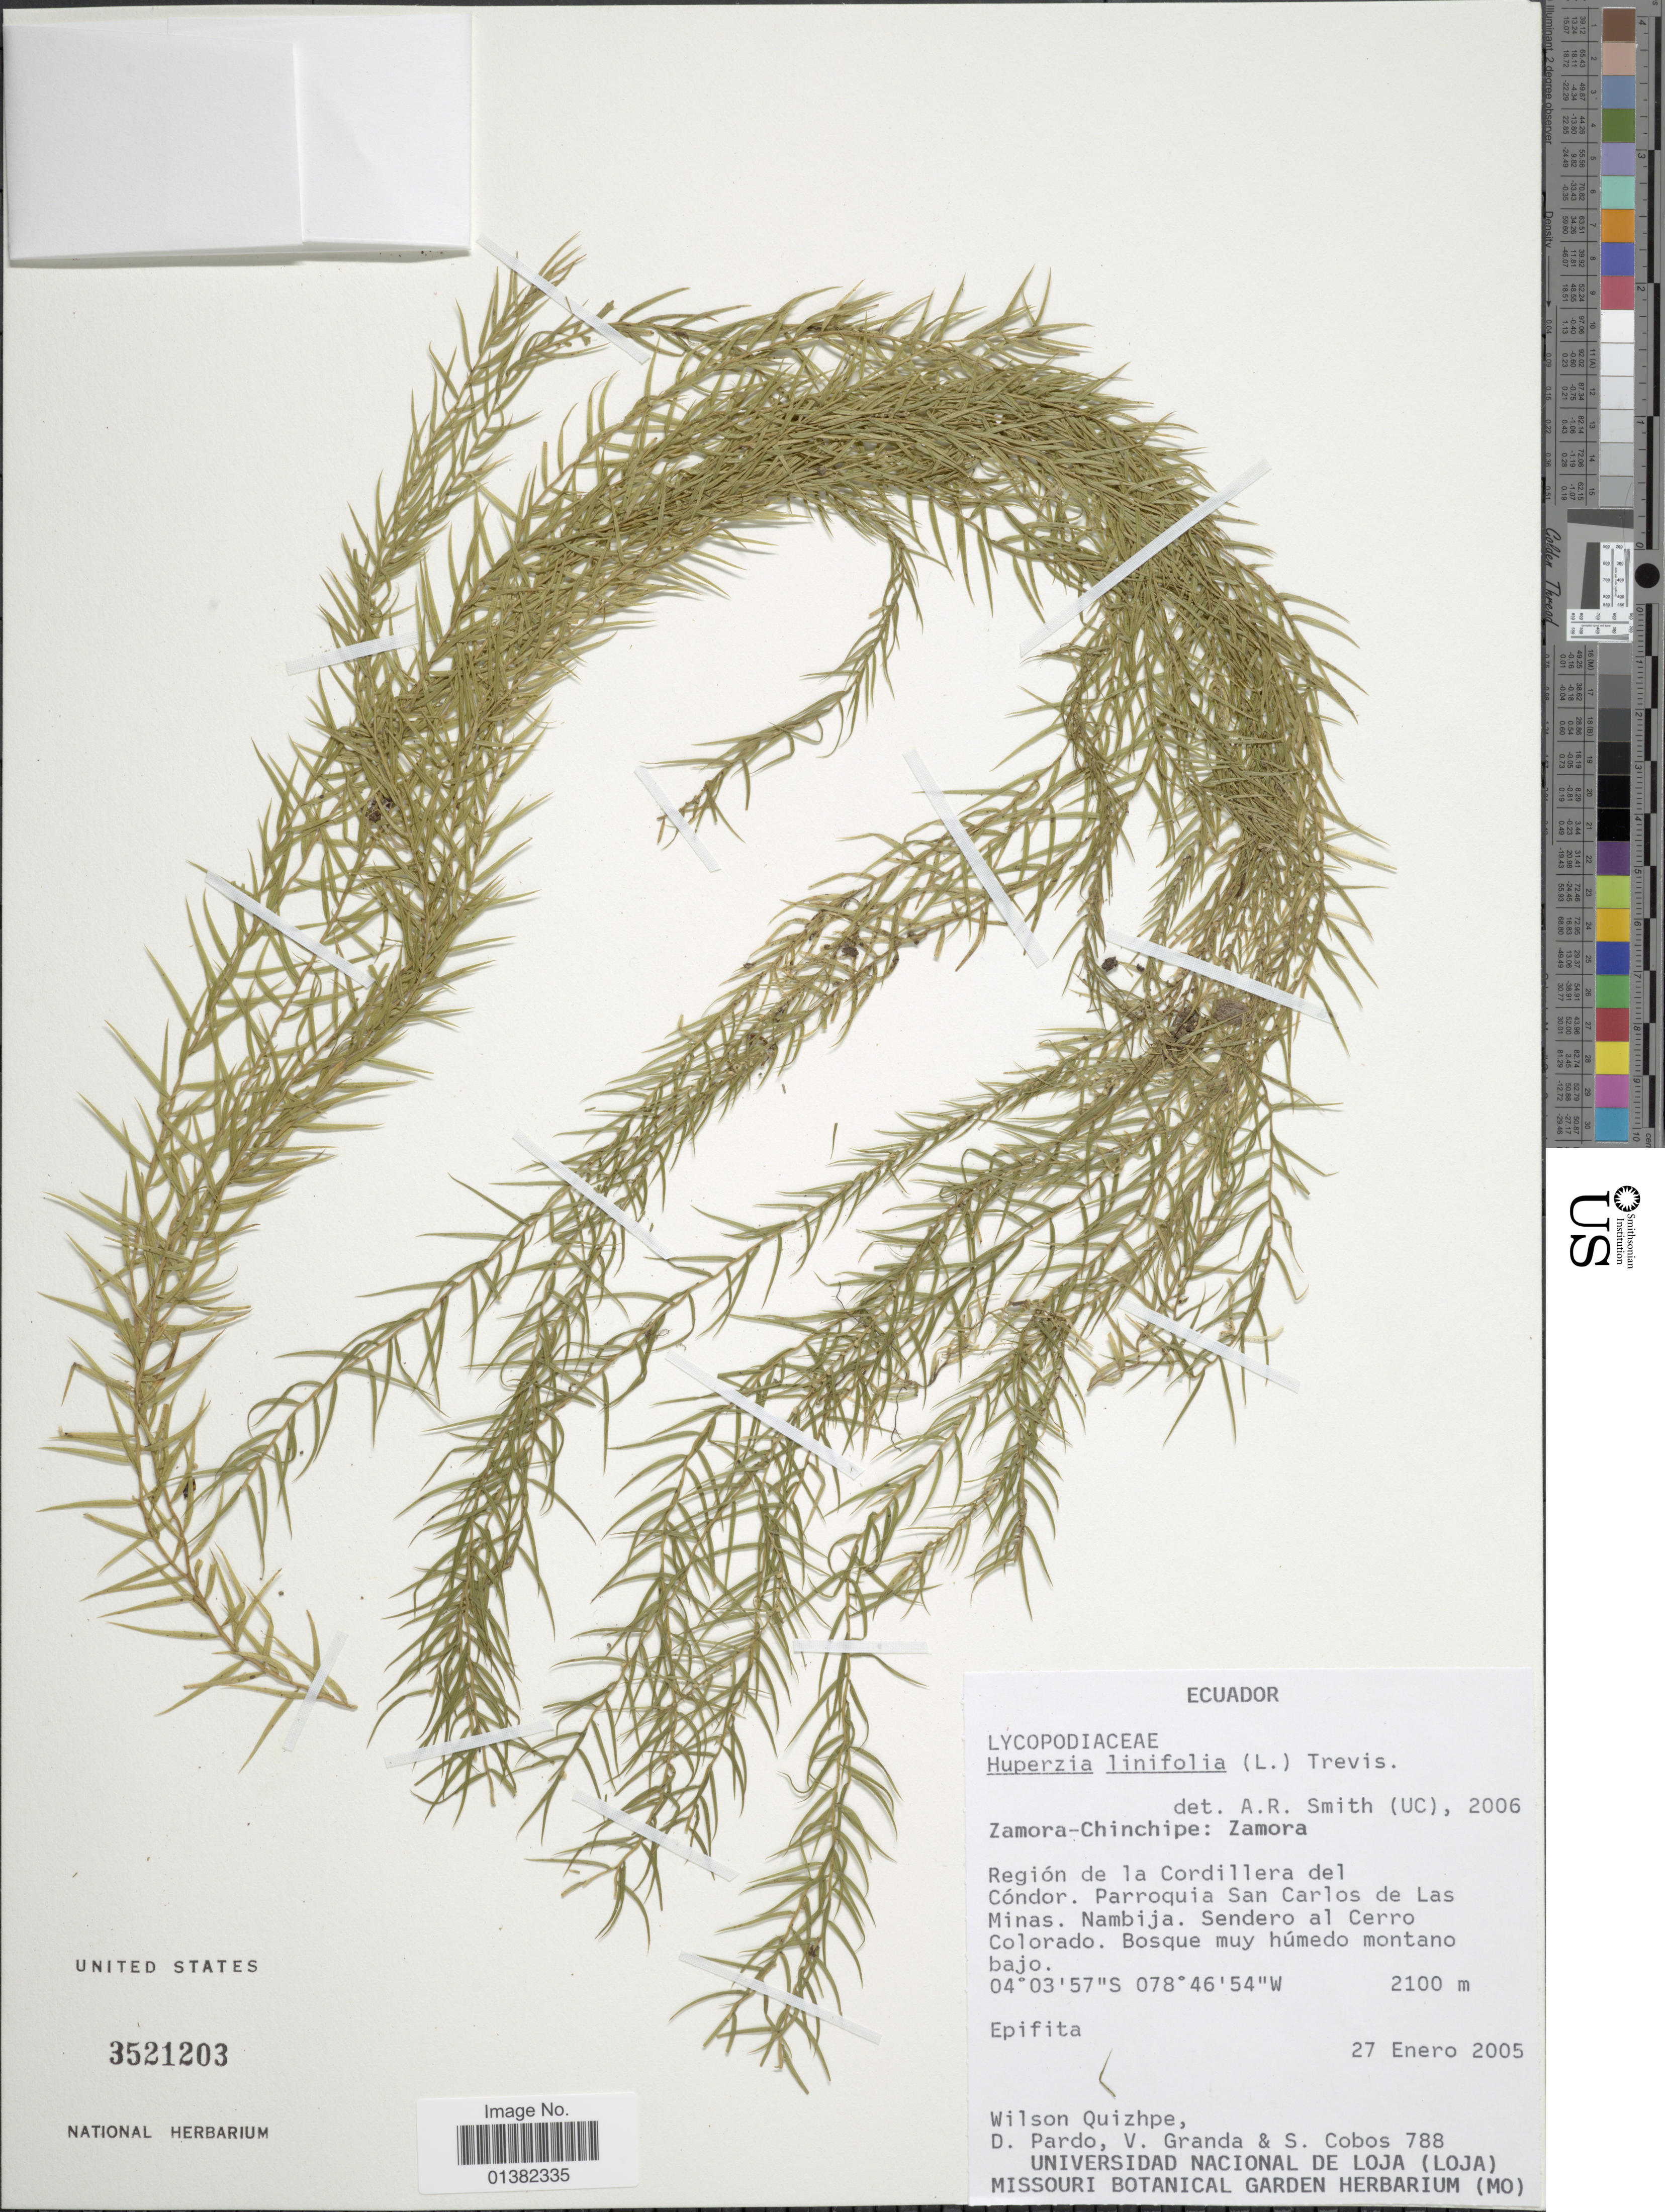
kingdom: Plantae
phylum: Tracheophyta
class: Lycopodiopsida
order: Lycopodiales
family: Lycopodiaceae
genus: Phlegmariurus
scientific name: Phlegmariurus linifolius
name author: (L.) B. Øllg.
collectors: W. Quizhpe, D. Pardo, V. Granda & S. Cobos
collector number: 788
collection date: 2005-01-27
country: Ecuador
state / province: Zamora-Chinchipe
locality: Zamora, Región de la Cordillera del Cóndor. Parroquia San Carlos de Las Minas. Nambija. Sendero al Cerro Colorado. Bosque muy húmedo montano bajo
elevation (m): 2100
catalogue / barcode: US 3521203